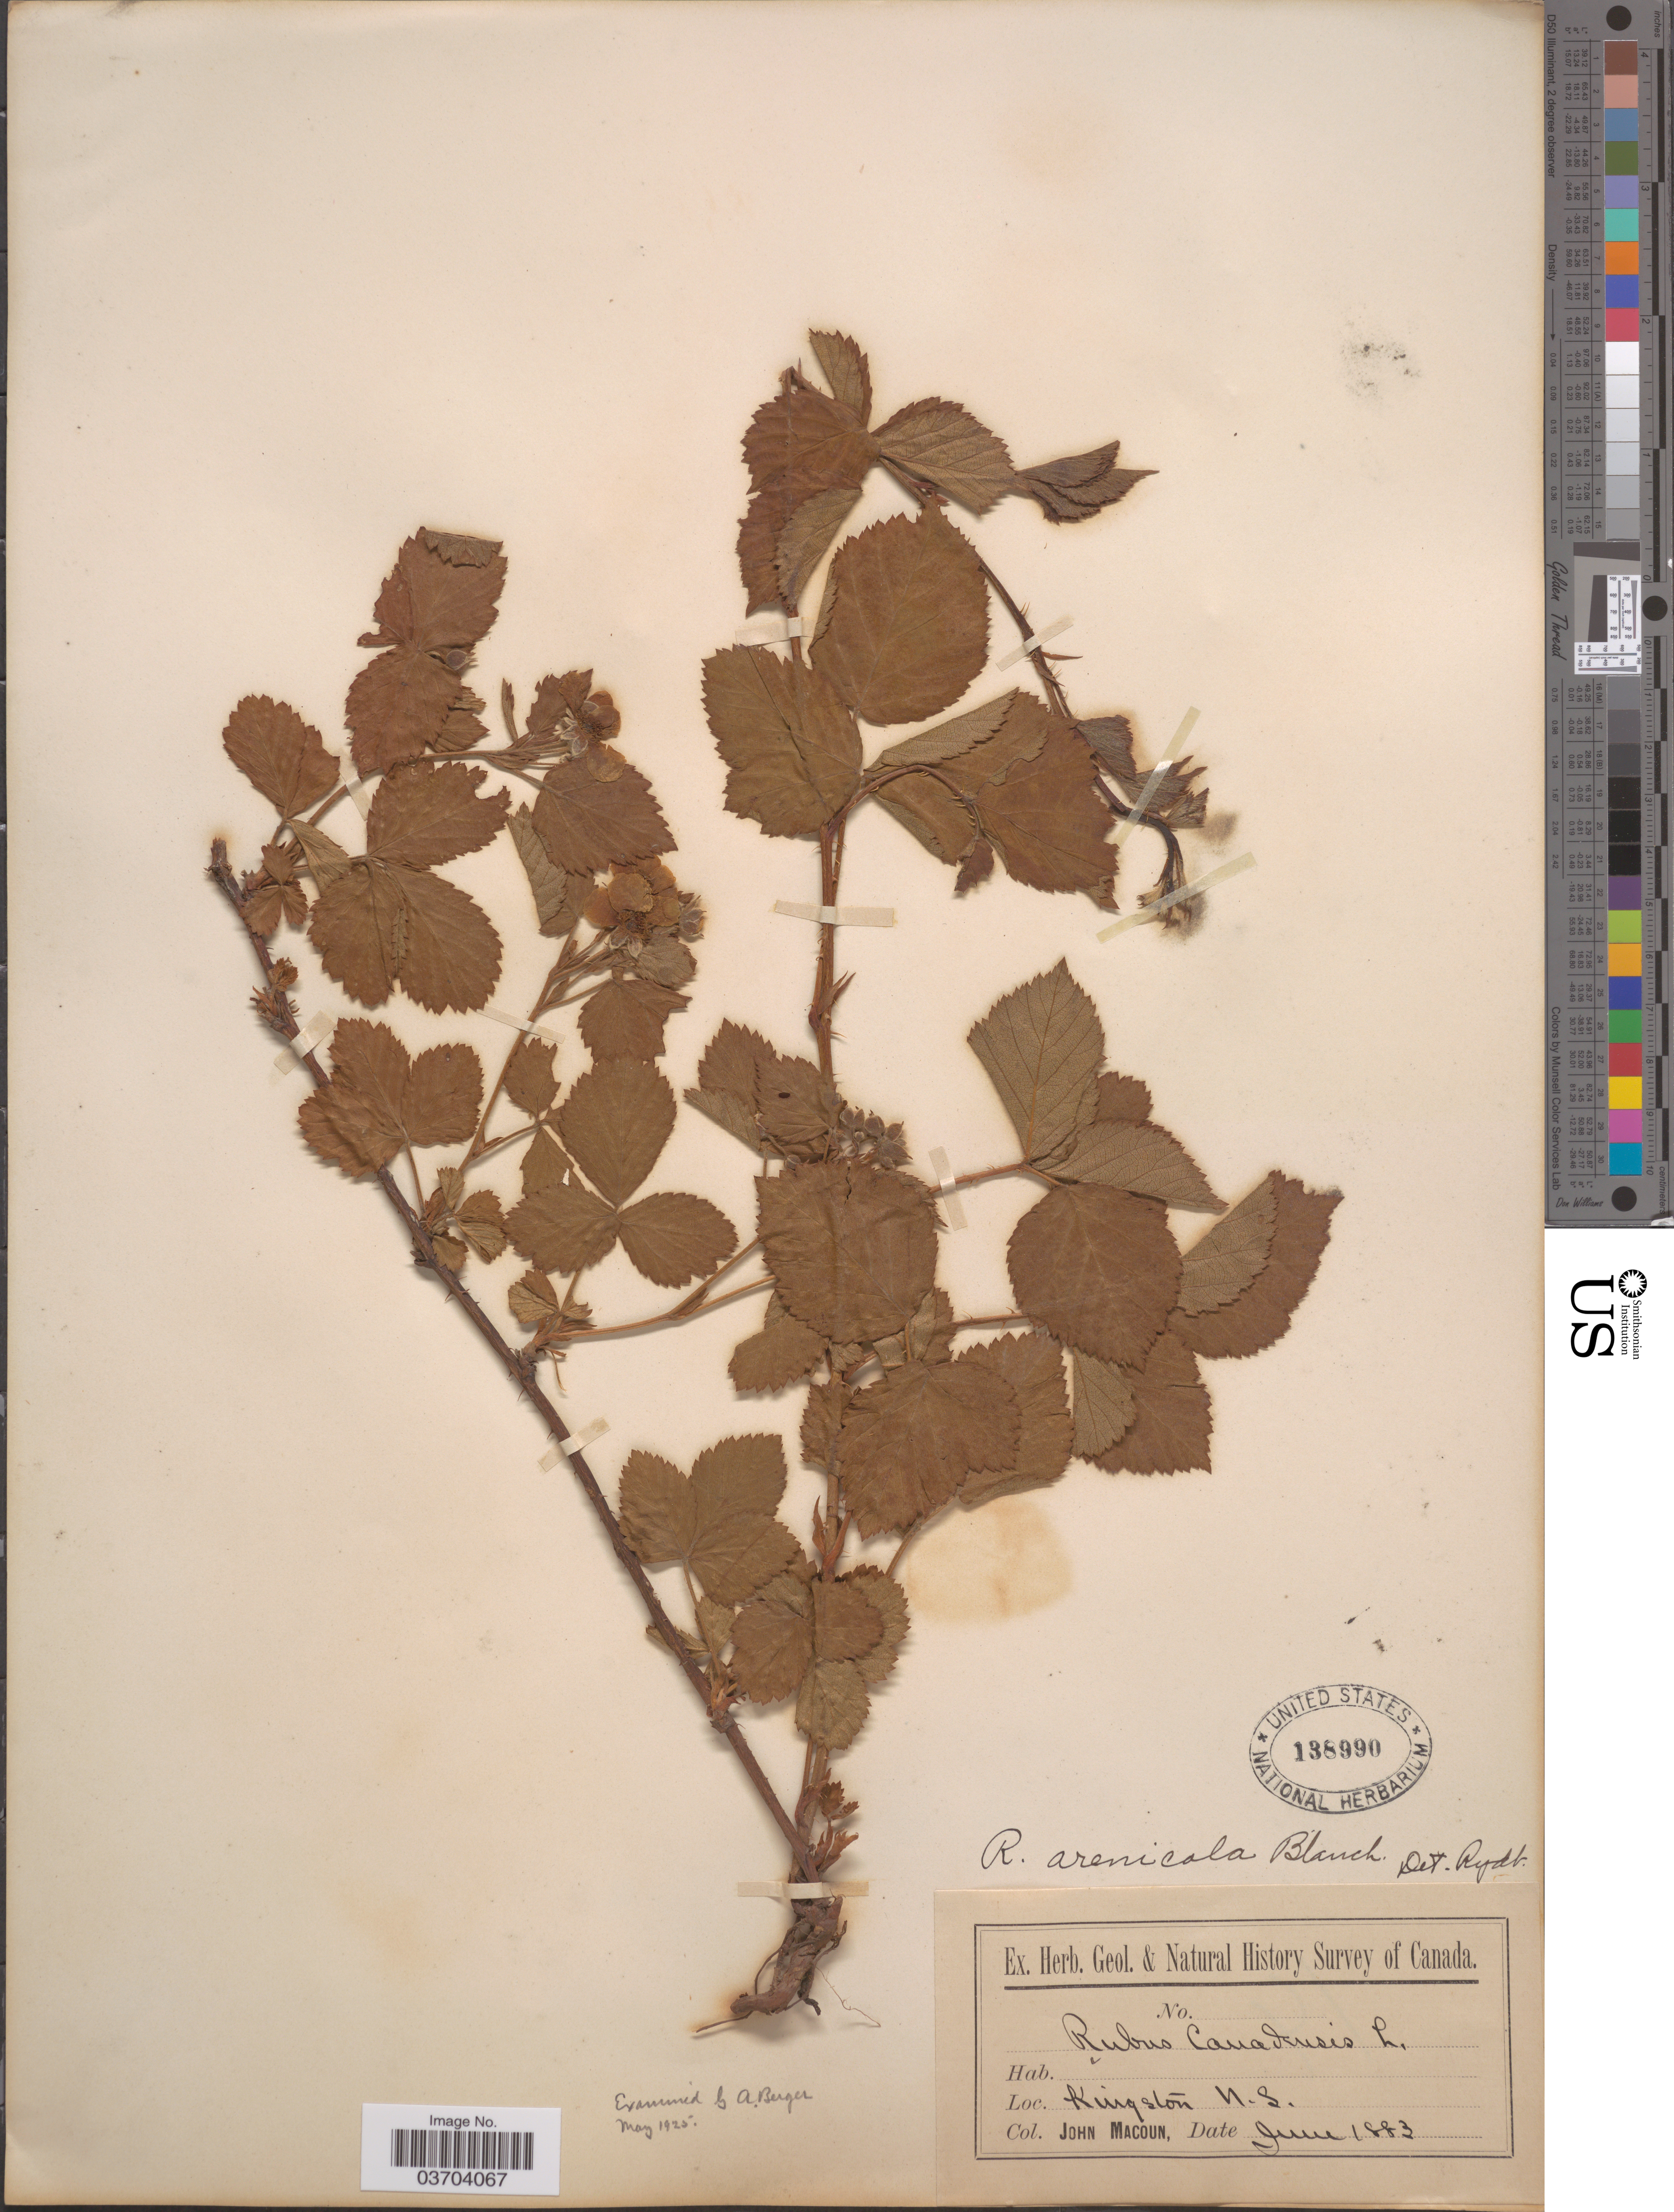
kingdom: Plantae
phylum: Tracheophyta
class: Magnoliopsida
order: Rosales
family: Rosaceae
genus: Rubus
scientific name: Rubus arenicola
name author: Blanch.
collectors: J. Macoun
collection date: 1883-06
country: Canada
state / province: Nova Scotia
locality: Kingston.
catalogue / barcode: US 138990